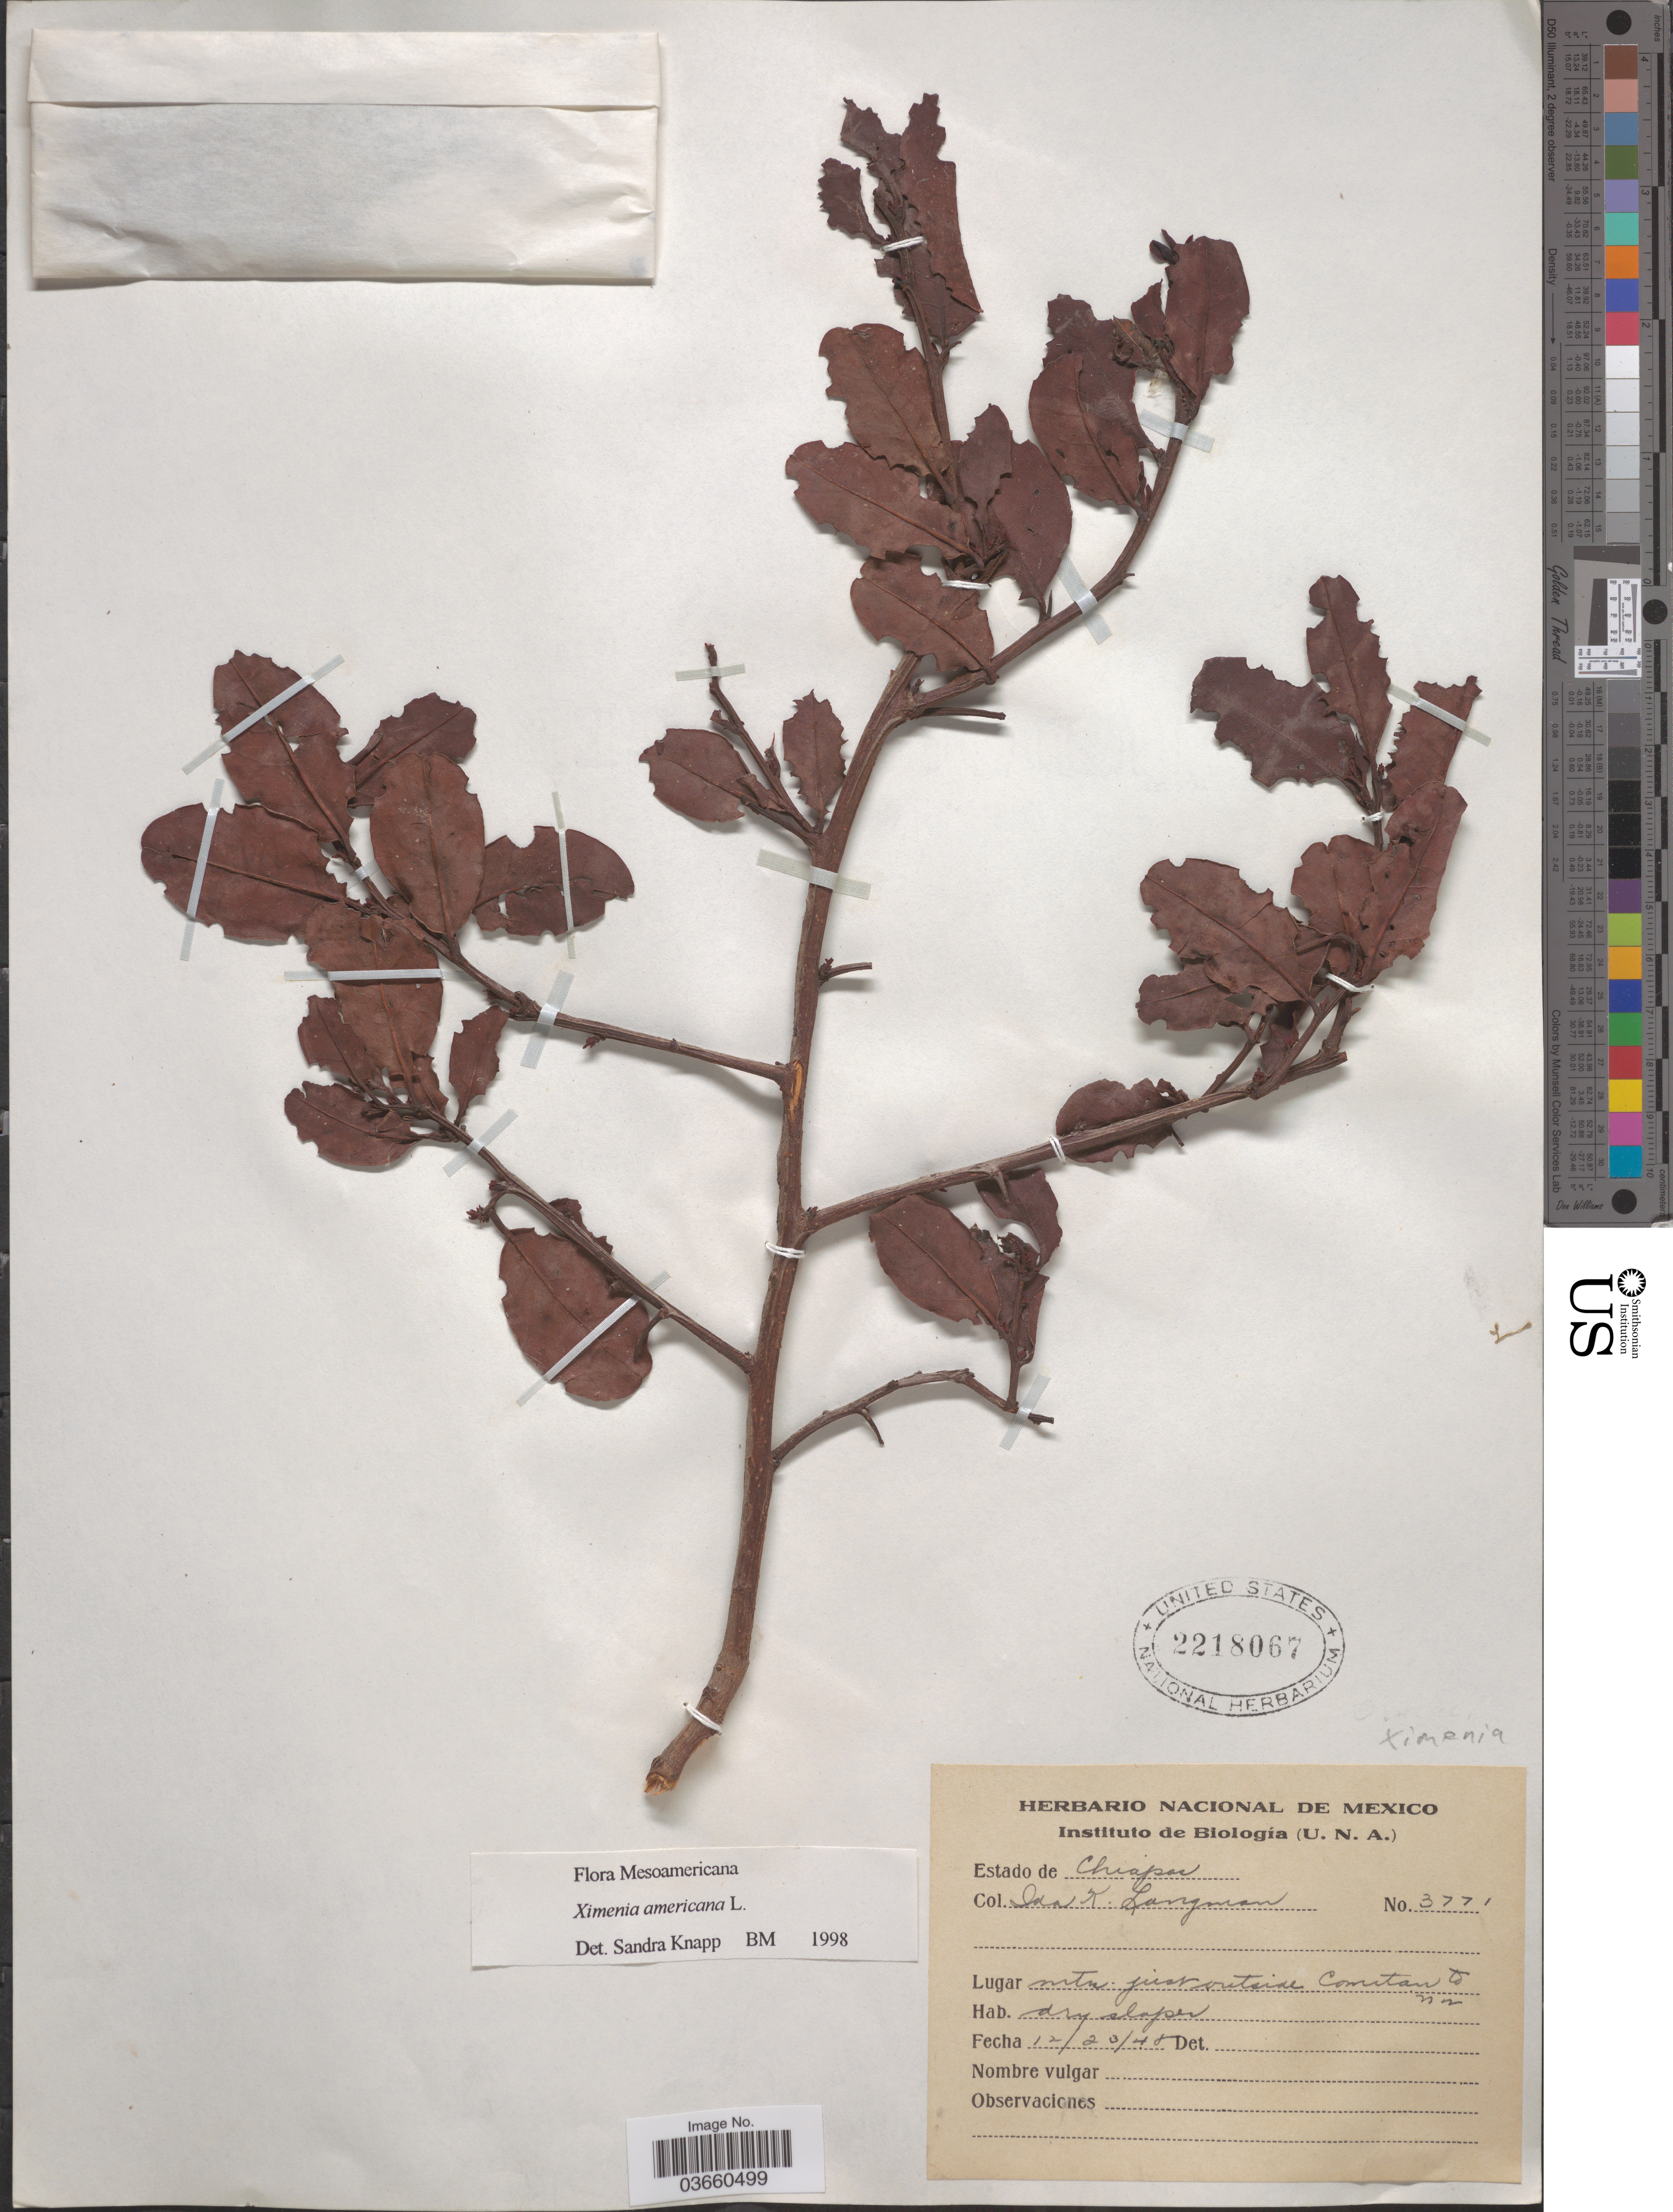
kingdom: Plantae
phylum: Tracheophyta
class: Magnoliopsida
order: Santalales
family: Ximeniaceae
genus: Ximenia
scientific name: Ximenia americana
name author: L.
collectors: I. K. Langman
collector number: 3771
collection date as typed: Transcribed d/m/y: 23/12/48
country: Mexico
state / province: Chiapas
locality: Mtn. just outside Comitan to NW.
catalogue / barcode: US 2218067